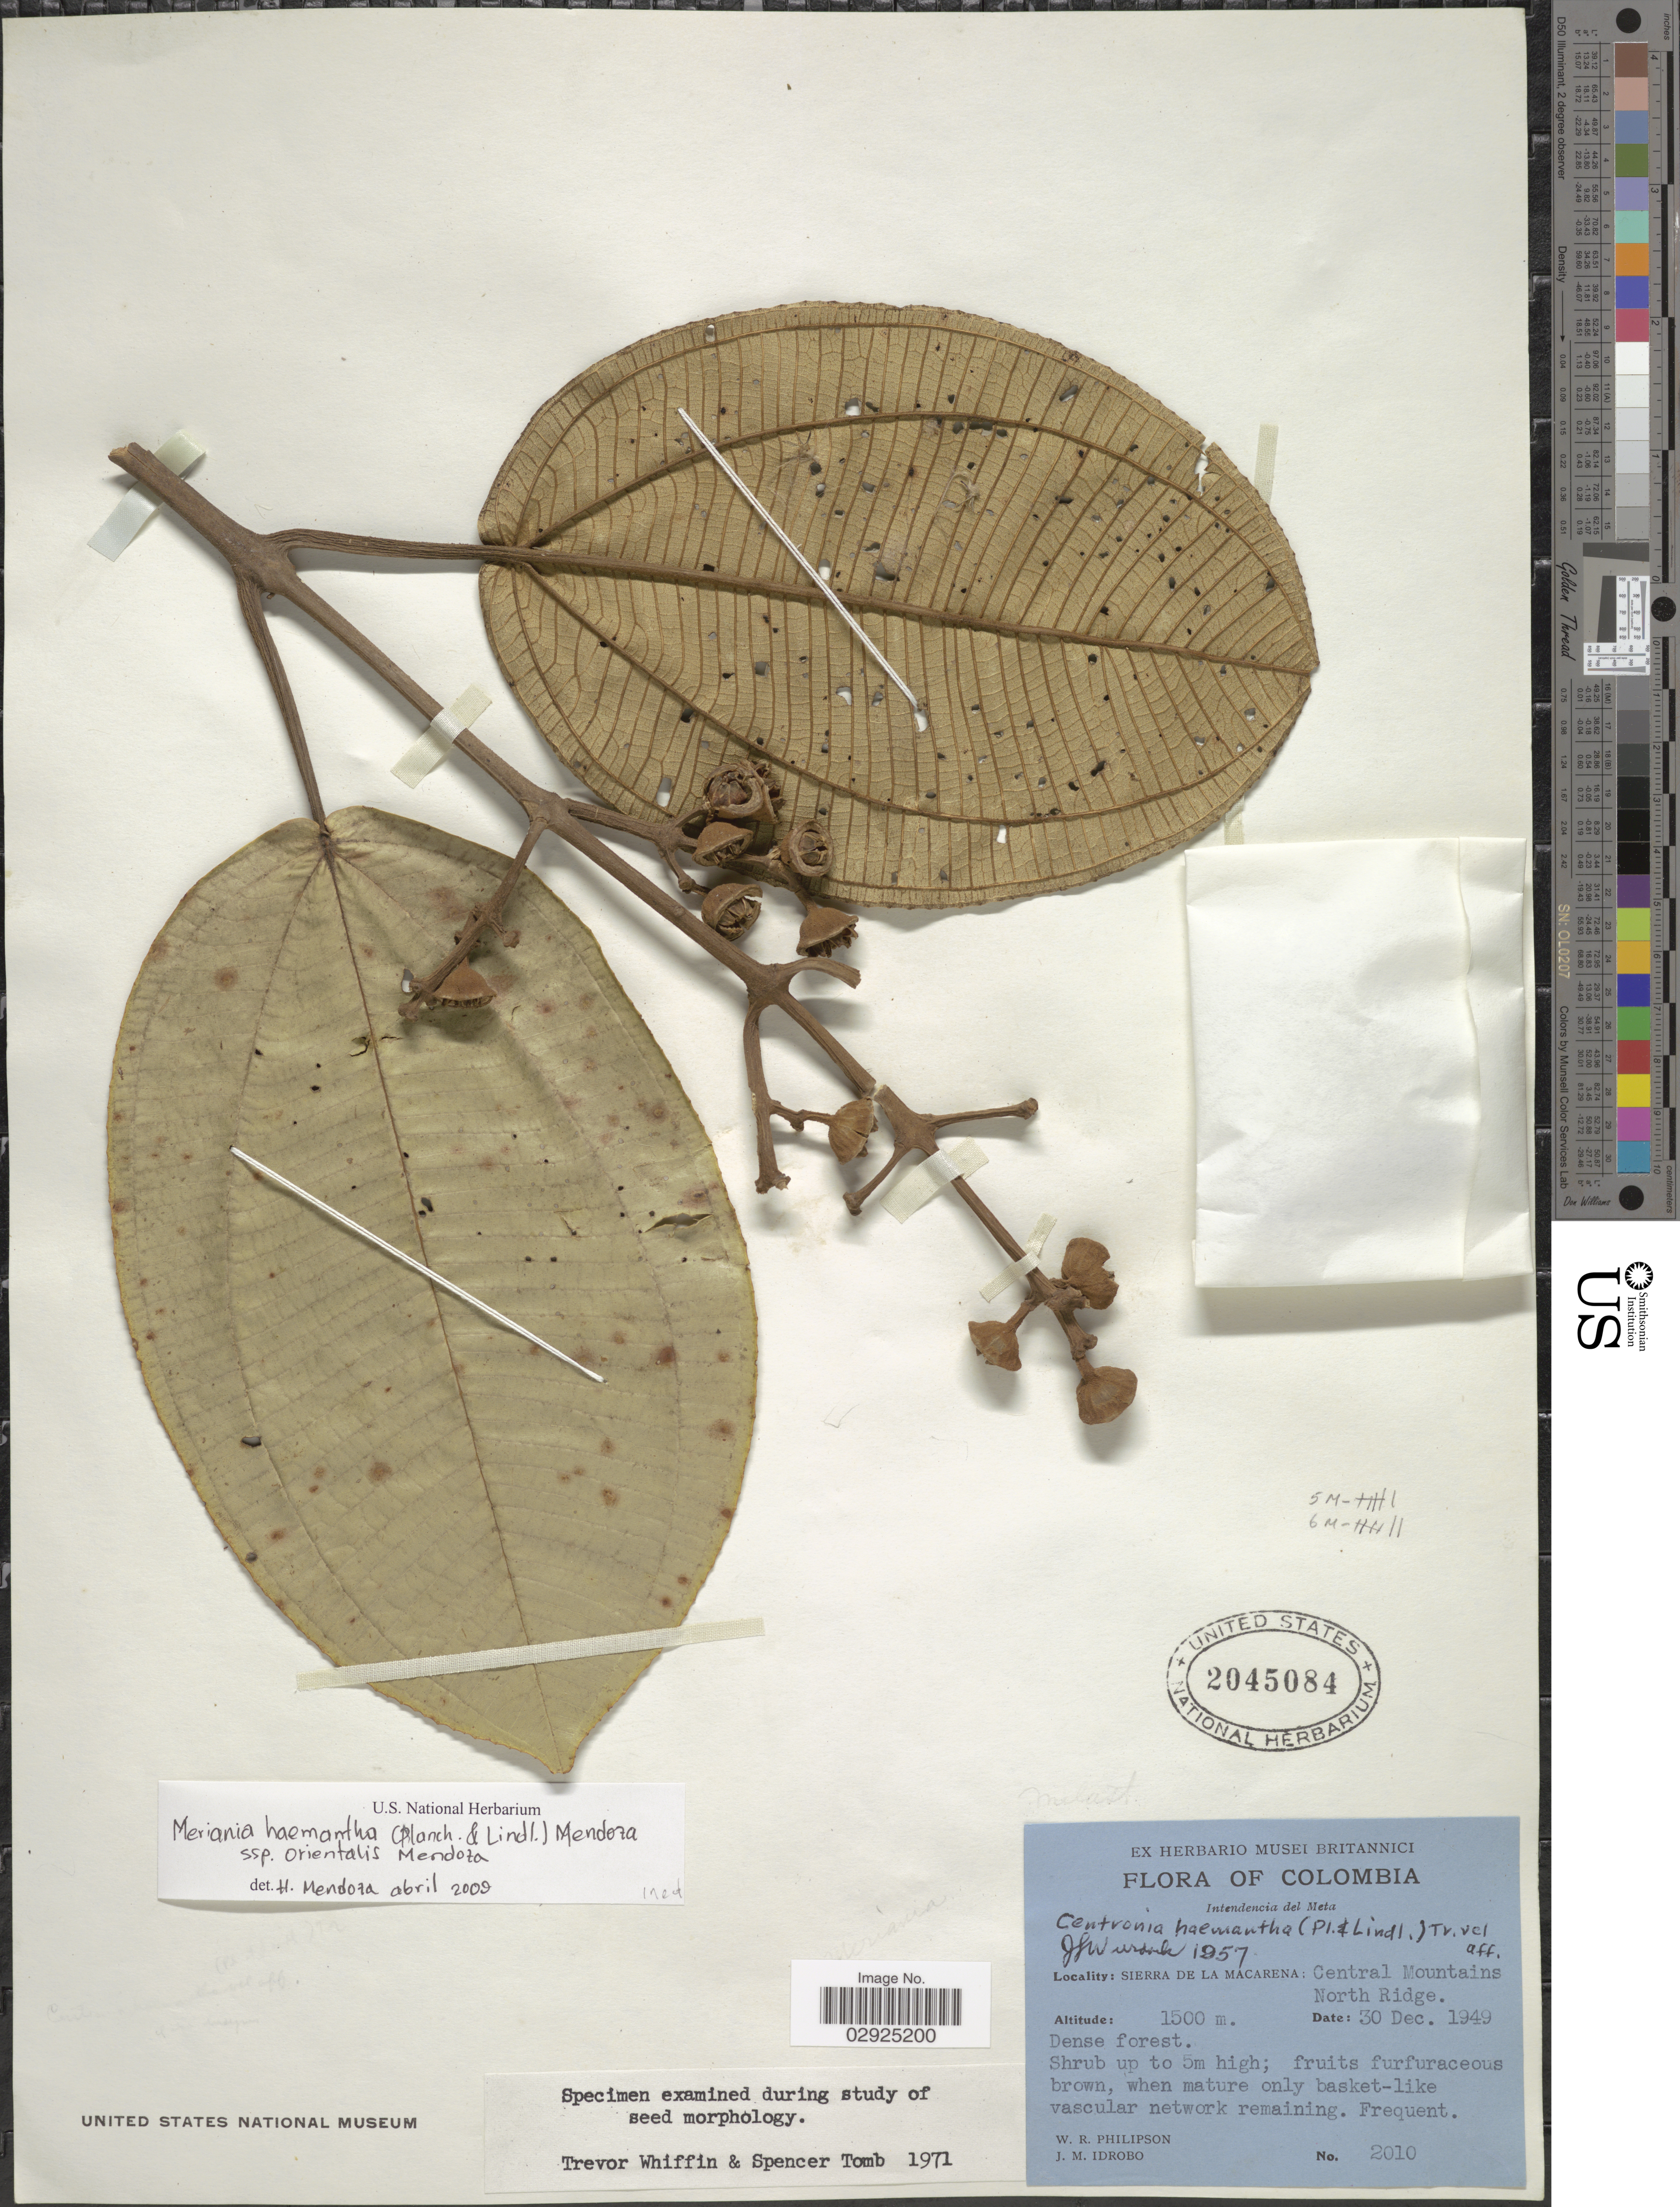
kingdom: Plantae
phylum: Tracheophyta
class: Magnoliopsida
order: Myrtales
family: Melastomataceae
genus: Meriania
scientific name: Meriania haemantha subsp. orientalis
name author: Humberto Mend. & Fern. Alonso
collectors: W. R. Philipson & J. M. Idrobo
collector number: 2010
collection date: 1949-12-30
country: Colombia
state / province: Meta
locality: Intendencia del Meta. Sierra de La Macarena: Central Mountains, North Ridge.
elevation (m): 1500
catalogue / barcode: US 2045084